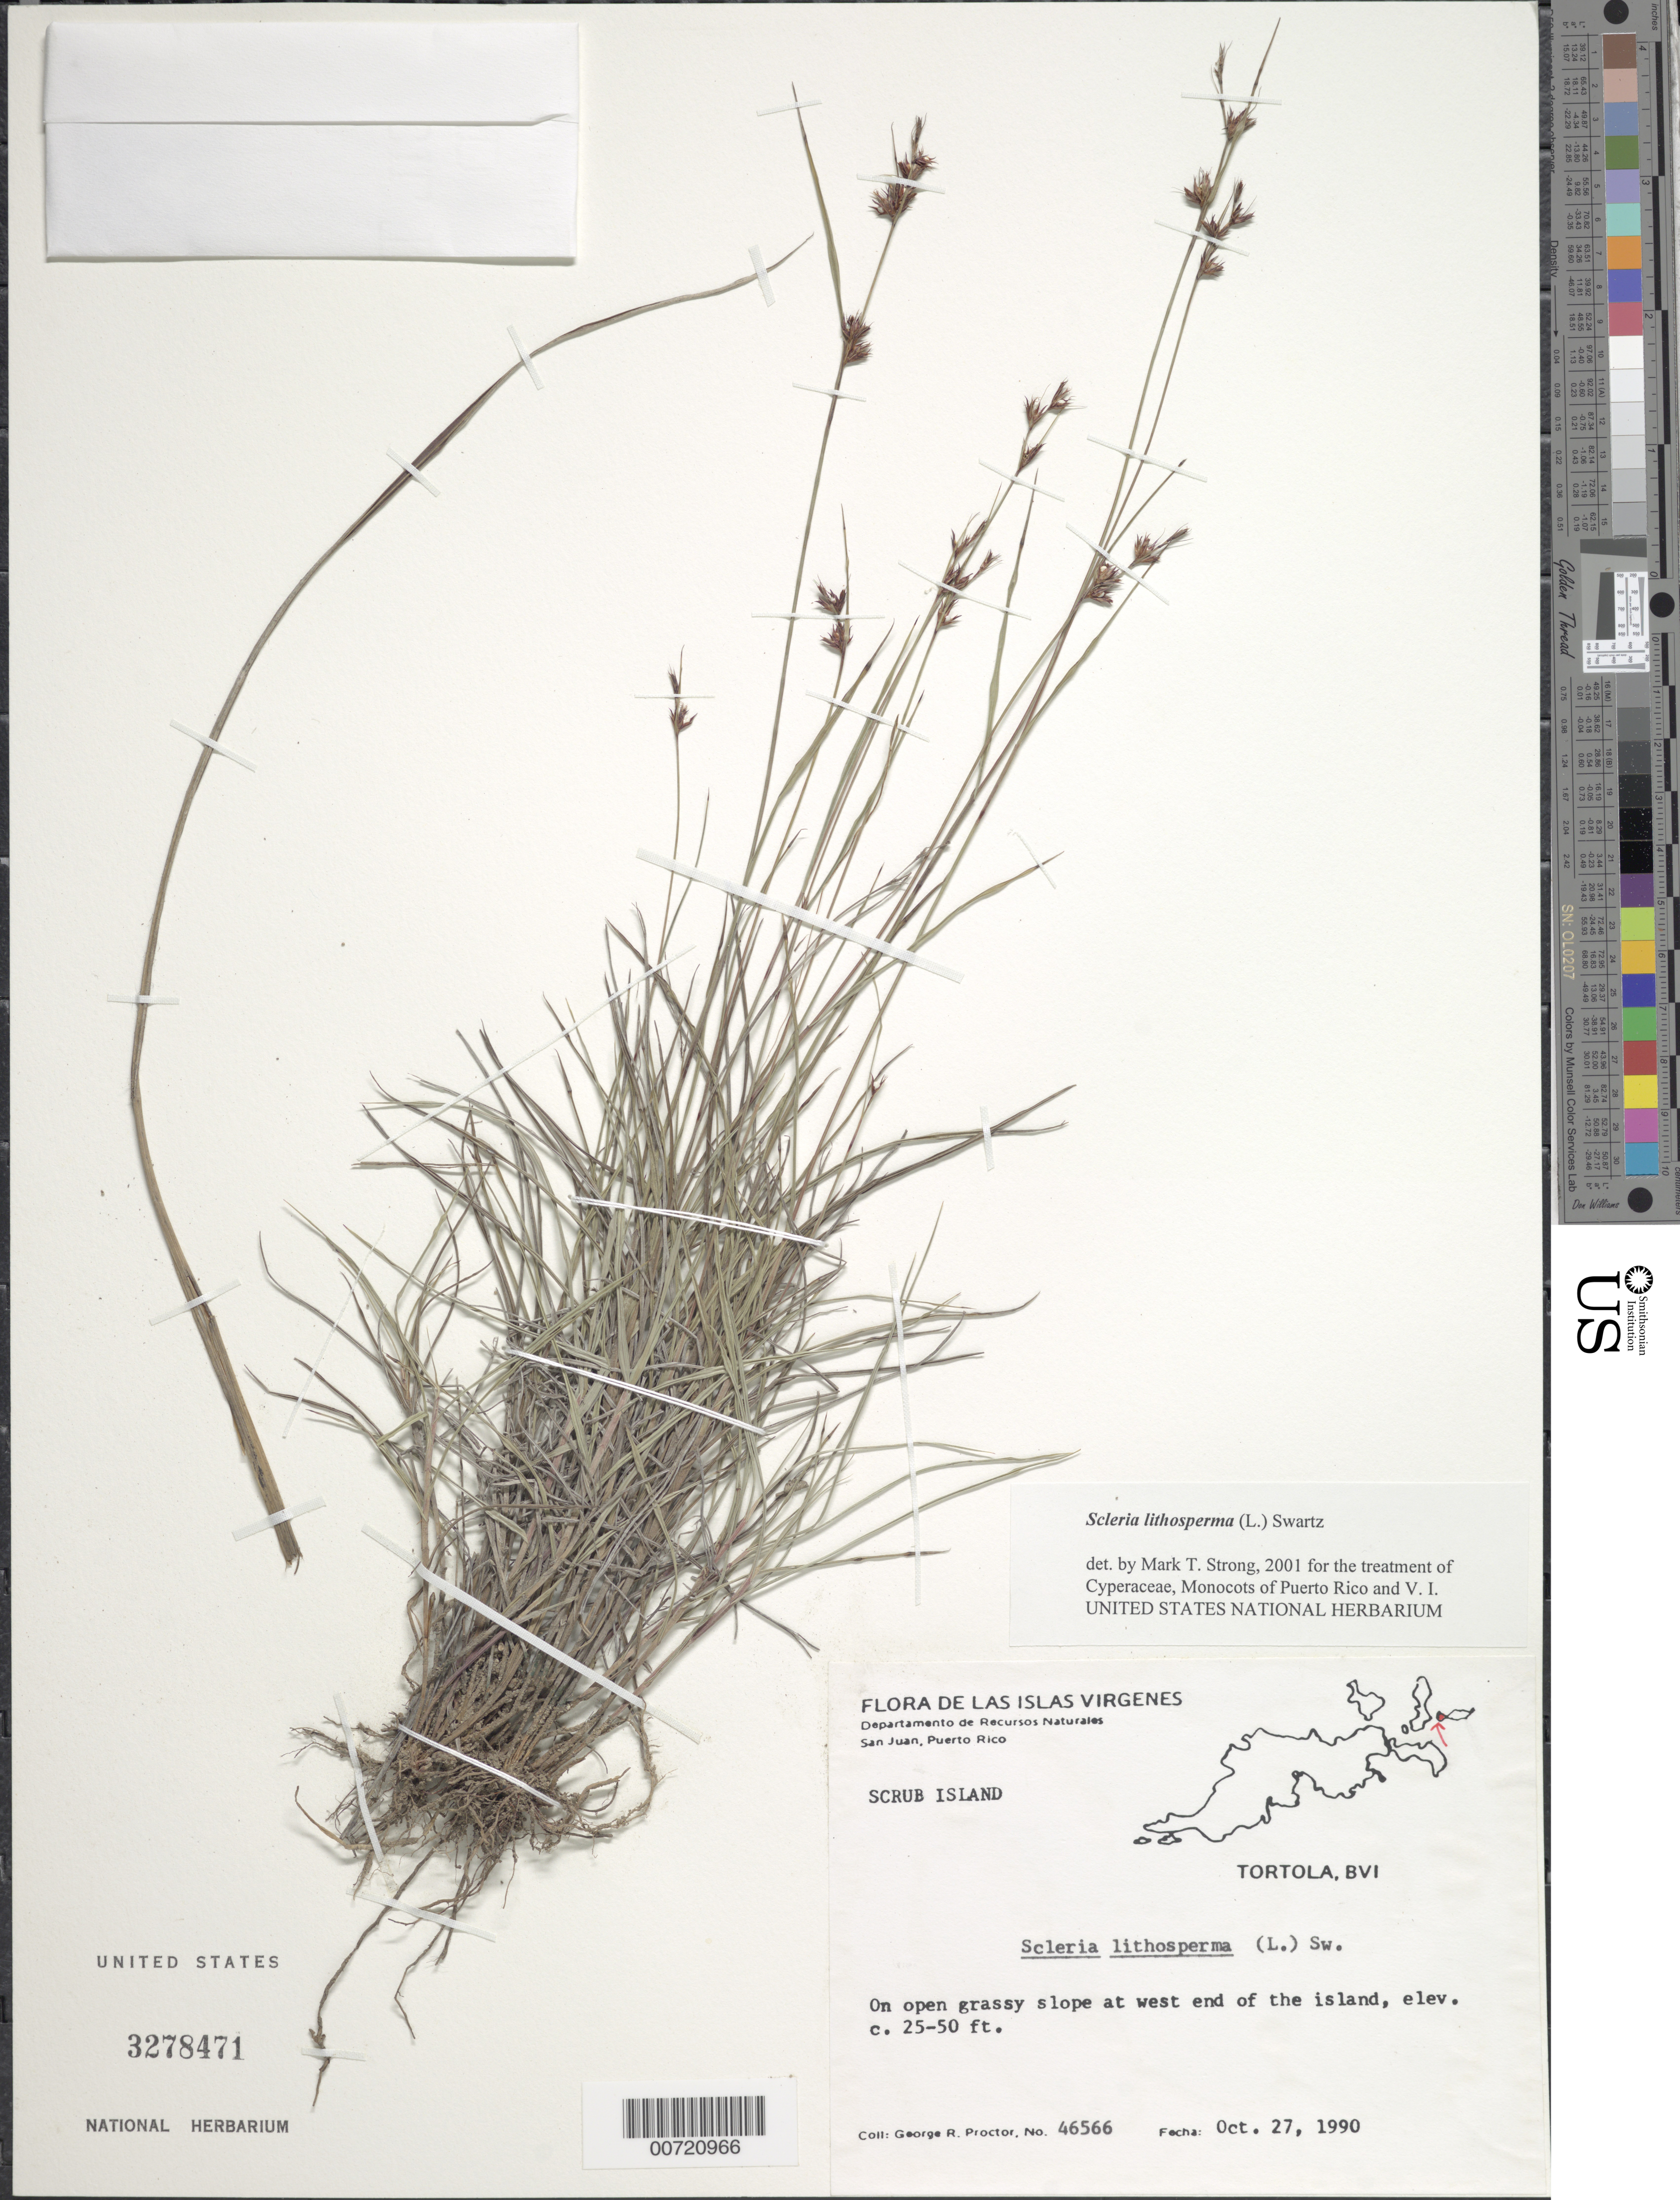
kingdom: Plantae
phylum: Tracheophyta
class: Liliopsida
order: Poales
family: Cyperaceae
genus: Scleria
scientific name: Scleria lithosperma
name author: (L.) Sw.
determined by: Strong, M. T., (US), Smithsonian Institution - National Museum of Natural History (UNITED STATES)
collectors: G. R. Proctor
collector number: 46566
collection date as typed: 27 Oct 1990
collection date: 1990-10-27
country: British Virgin Islands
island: Tortola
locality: Tortola: Scrub Island, at west end of the island.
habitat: On open grassy slope.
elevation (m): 8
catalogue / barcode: US 3278471